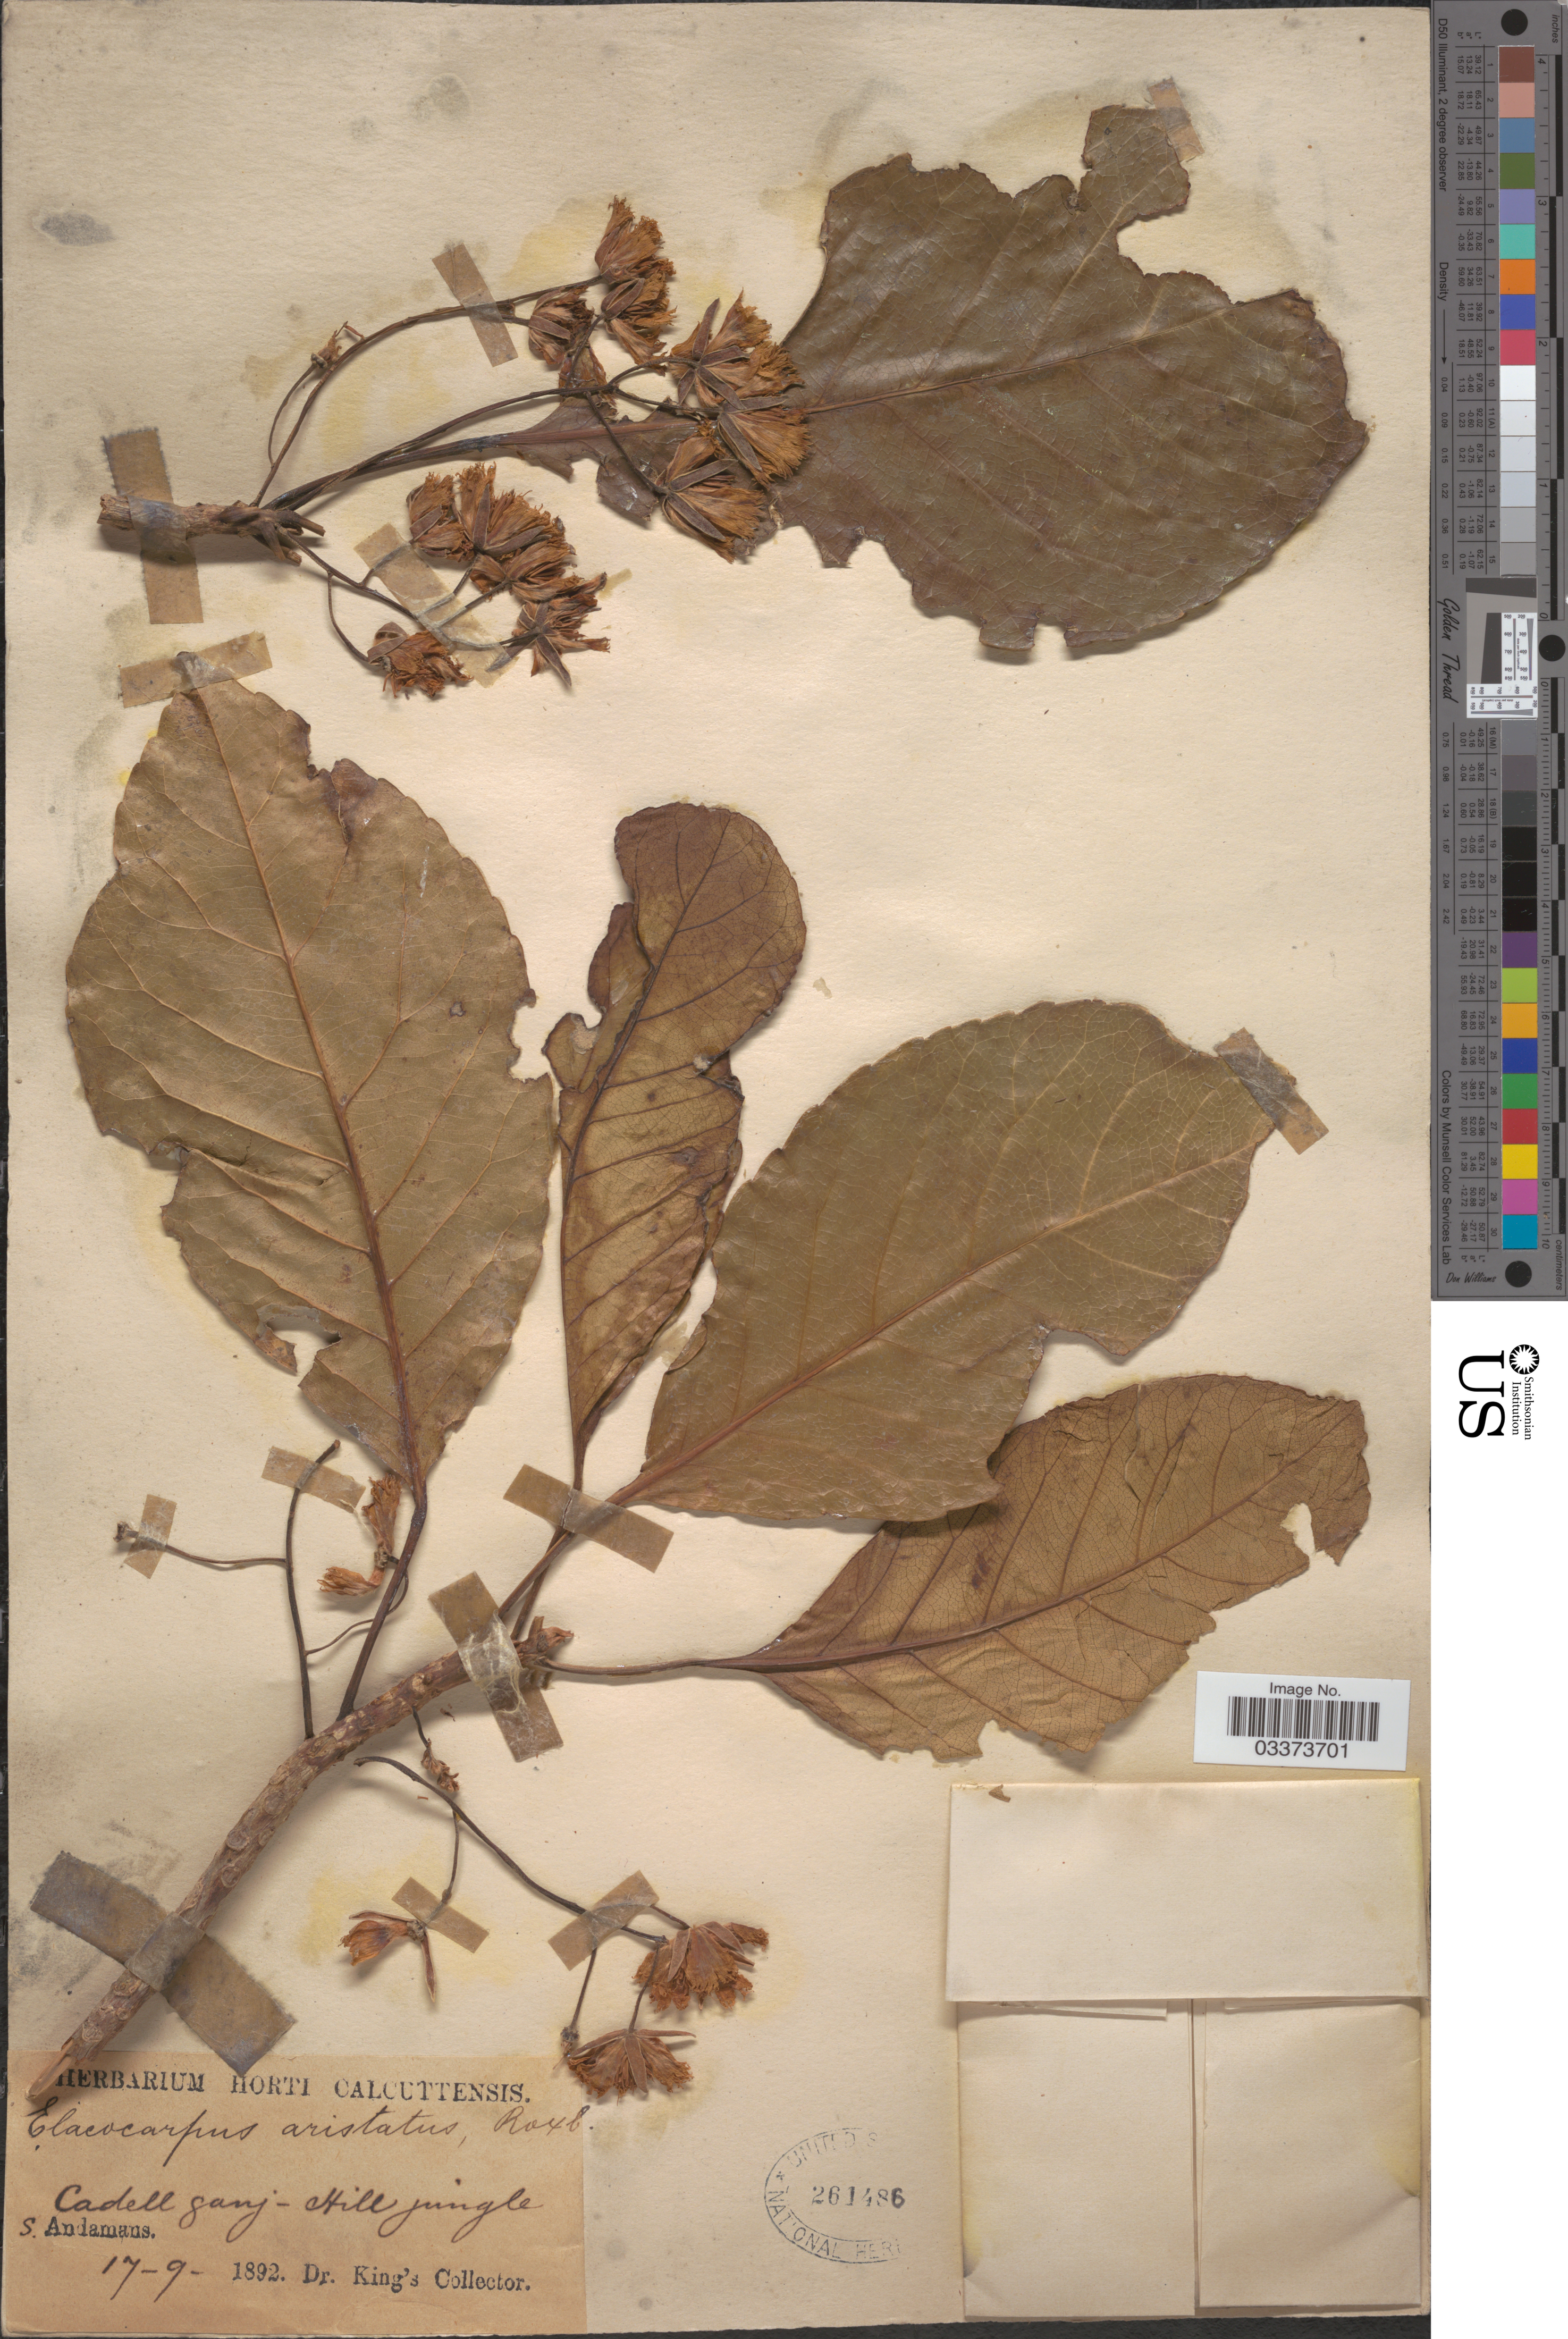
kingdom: Plantae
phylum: Tracheophyta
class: Magnoliopsida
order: Oxalidales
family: Elaeocarpaceae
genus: Elaeocarpus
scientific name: Elaeocarpus aristatus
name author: Roxb.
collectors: Dr. King's collector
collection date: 1892-09-17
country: India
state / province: Andaman and Nicobar Islands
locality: Cadell ganj - Hill jungle, S. Andamans.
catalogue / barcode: US 261486